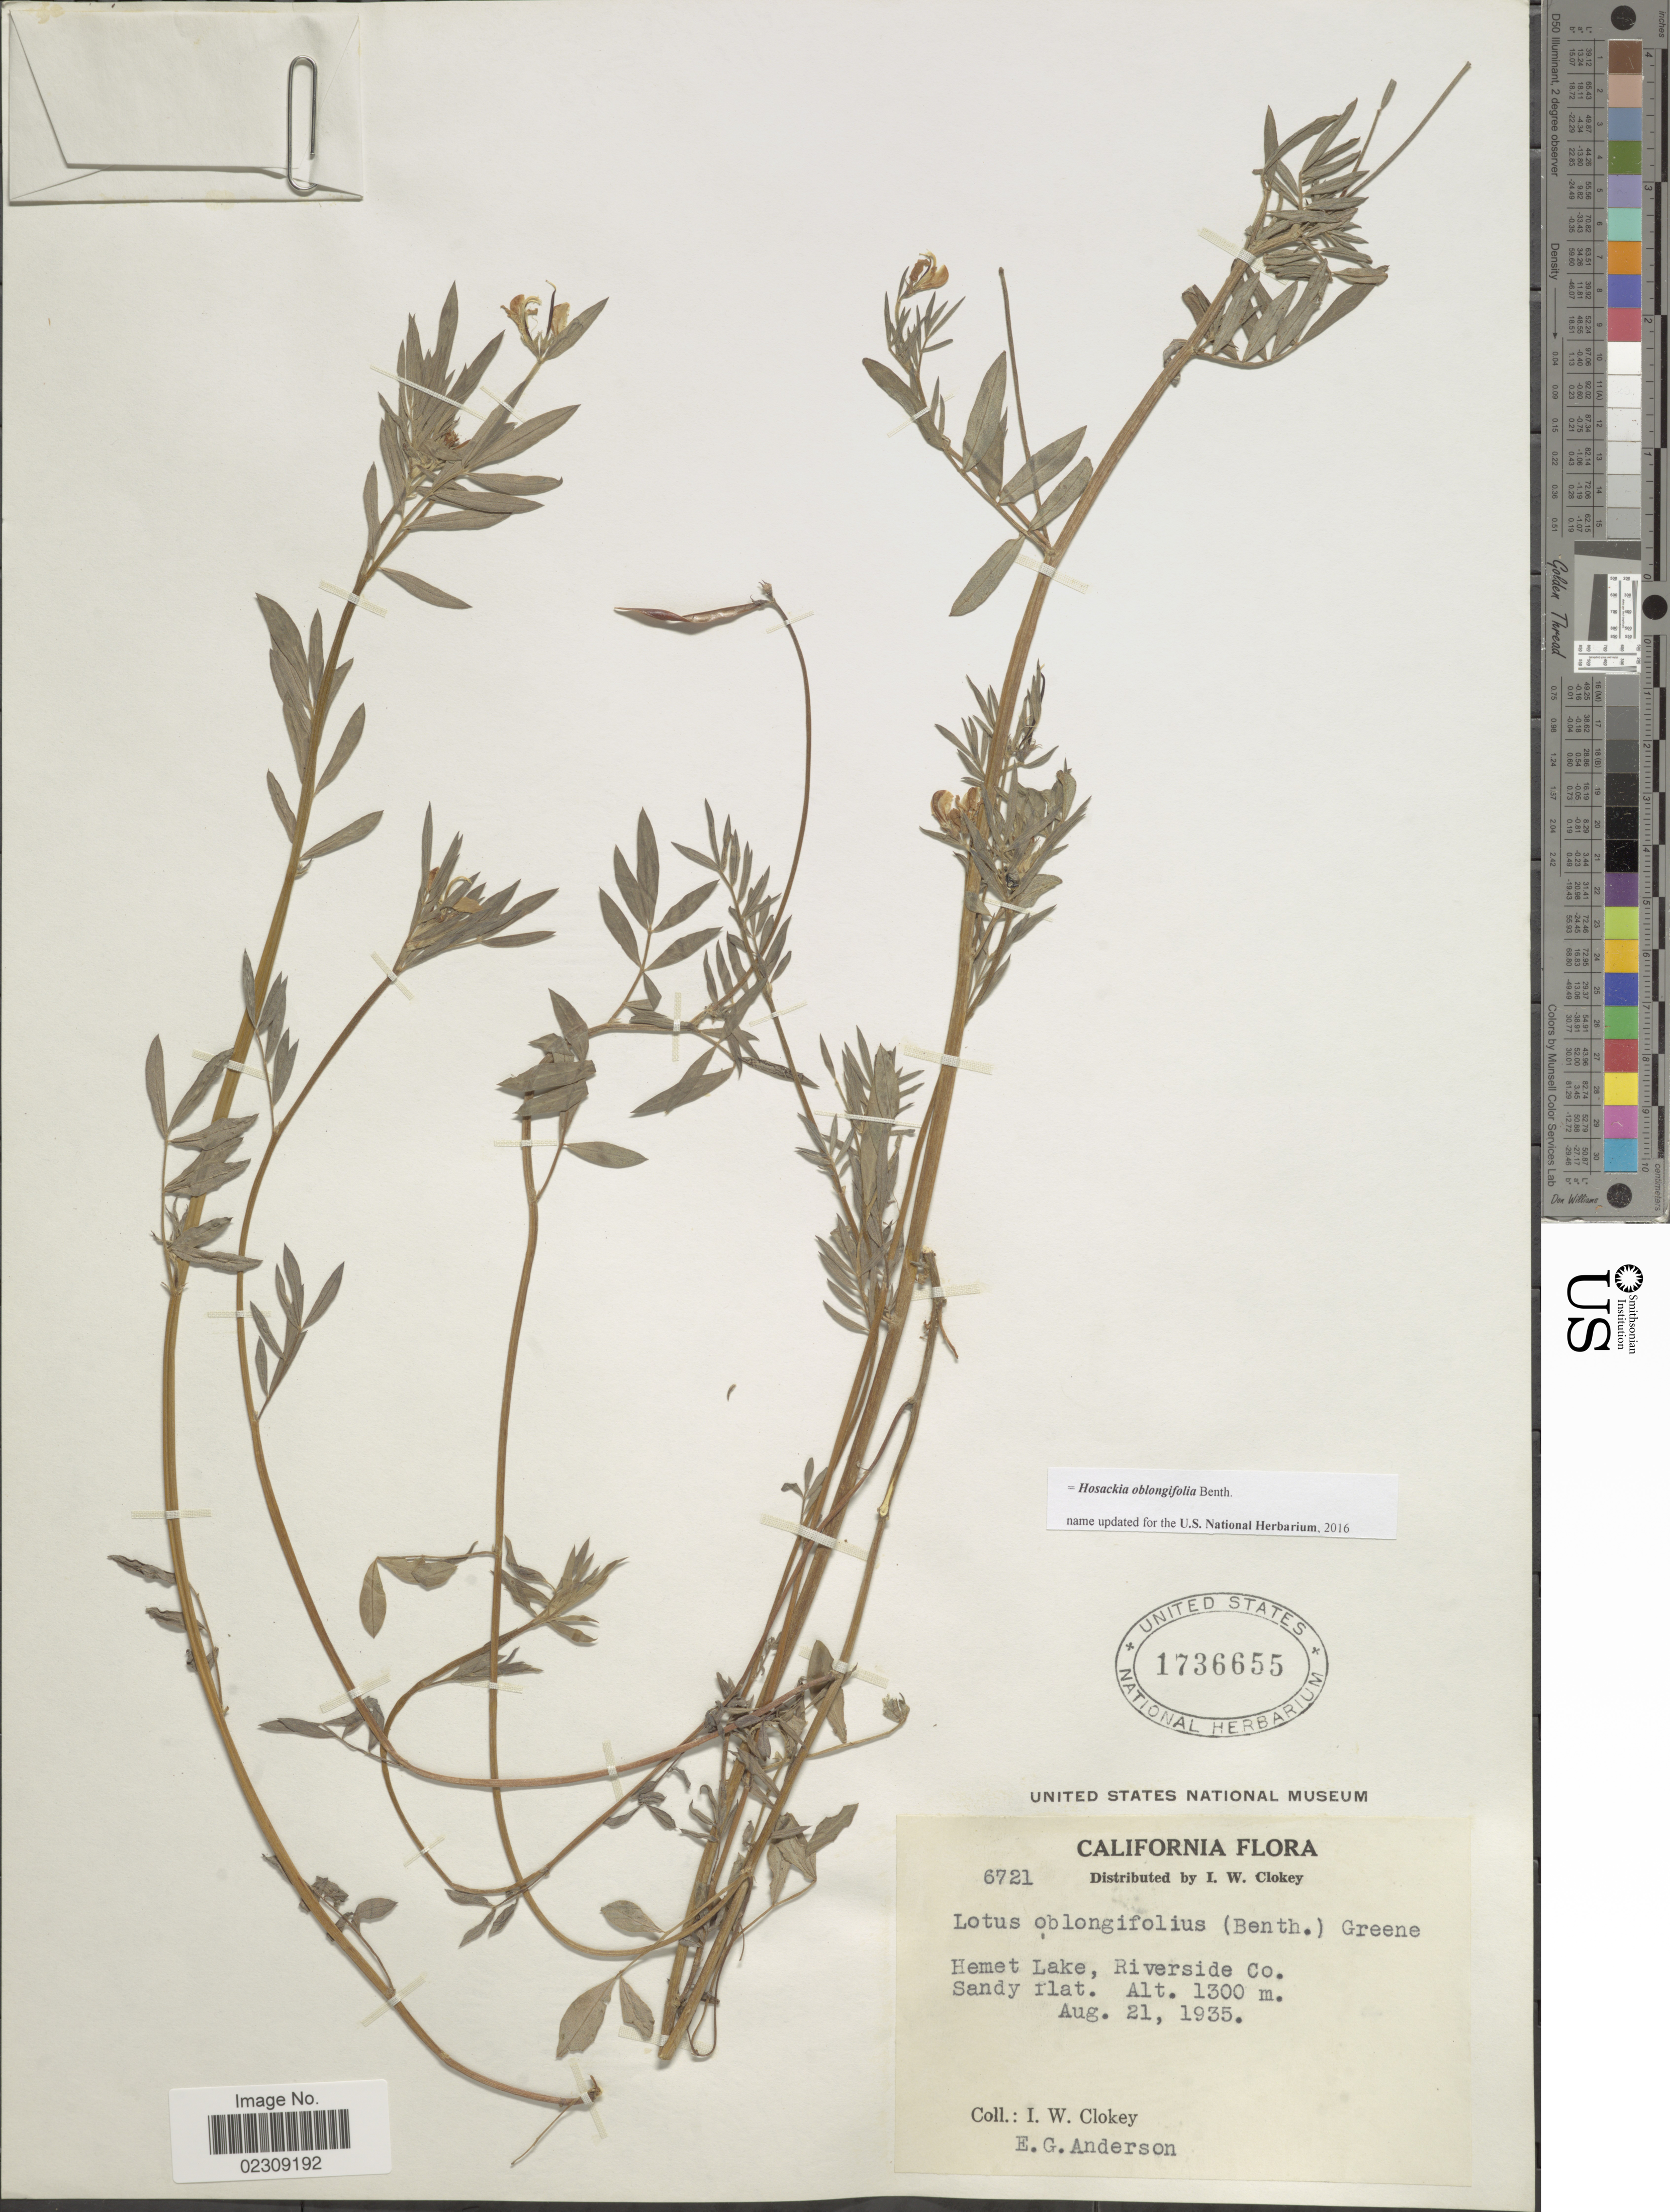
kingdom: Plantae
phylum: Tracheophyta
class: Magnoliopsida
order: Fabales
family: Fabaceae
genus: Hosackia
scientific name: Hosackia oblongifolia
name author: Benth.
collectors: I. W. Clokey & E. G. Anderson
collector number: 6721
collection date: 1935-08-21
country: United States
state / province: California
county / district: Riverside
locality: Hemet Lake, Riverside Co. Sandy flat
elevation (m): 1300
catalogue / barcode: US 1736655